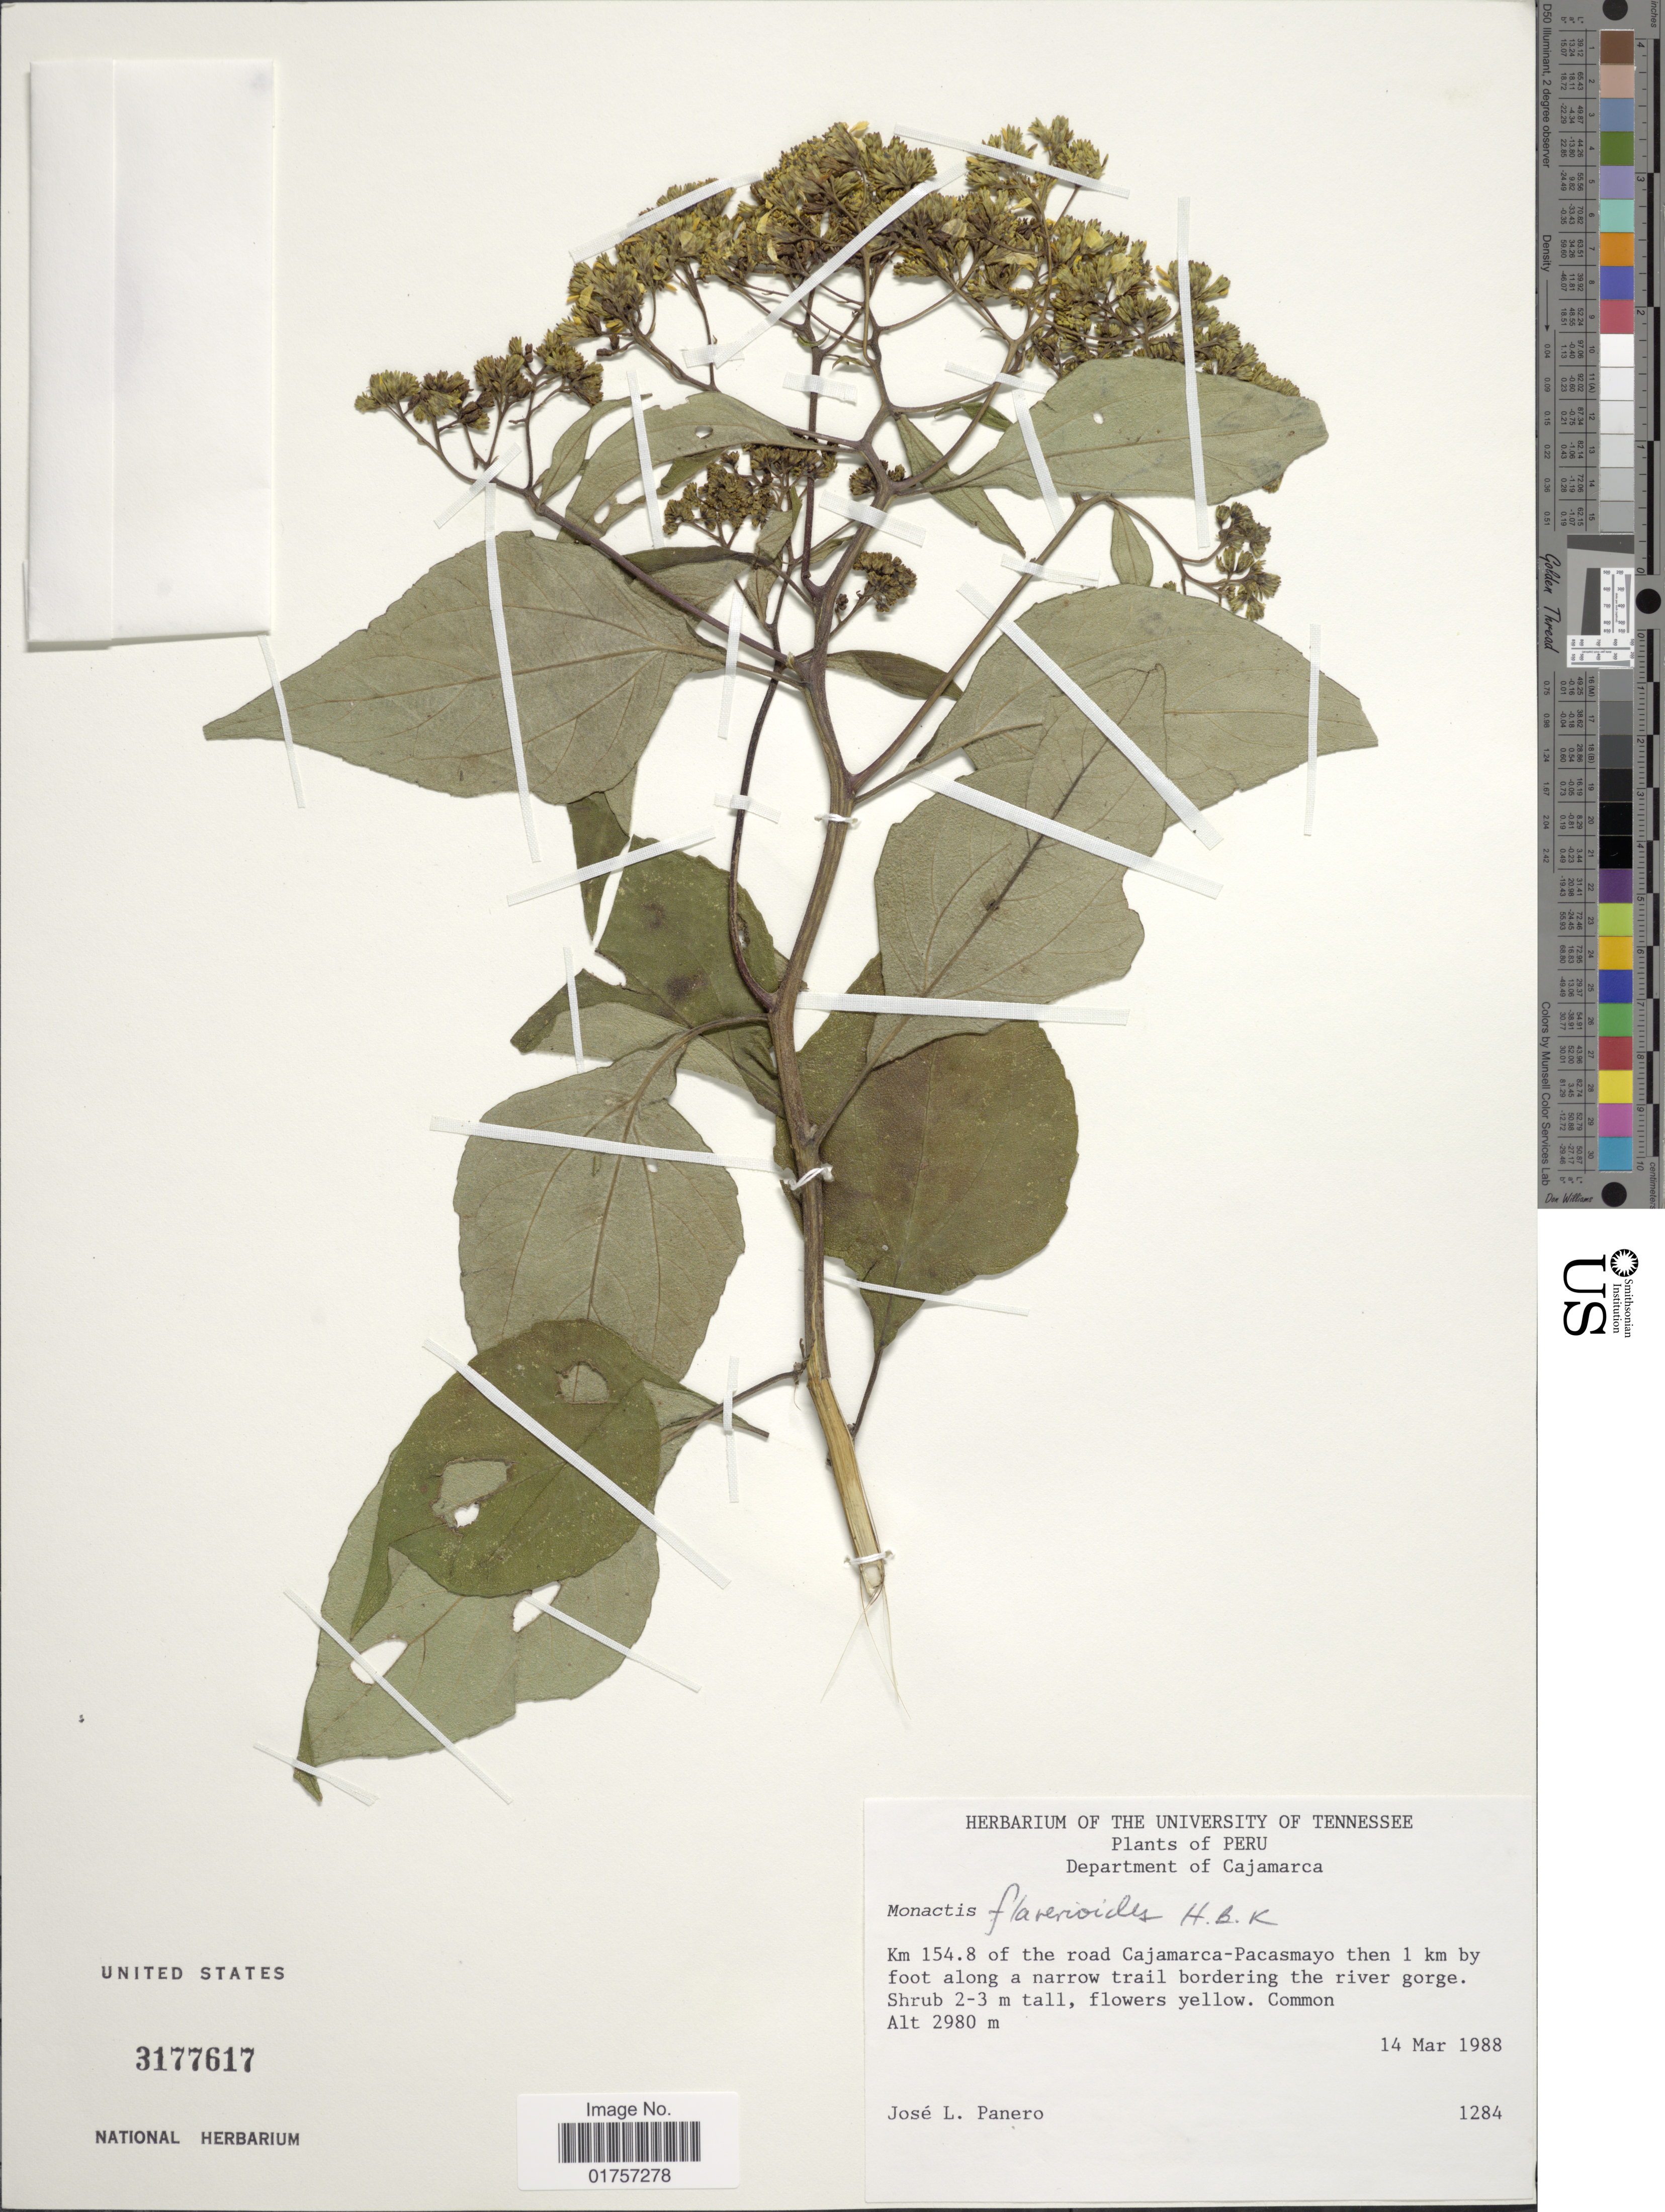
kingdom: Plantae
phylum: Tracheophyta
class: Magnoliopsida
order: Asterales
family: Asteraceae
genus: Monactis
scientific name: Monactis flaverioides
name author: Humb.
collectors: J. L. Panero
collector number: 1284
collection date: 1988-03-14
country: Peru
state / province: Cajamarca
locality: Km 154.8 of the road Cajamarca-Pacasmayo then 1 km by foot along a narrow trail bordering the river gorge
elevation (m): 2980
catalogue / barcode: US 3177617